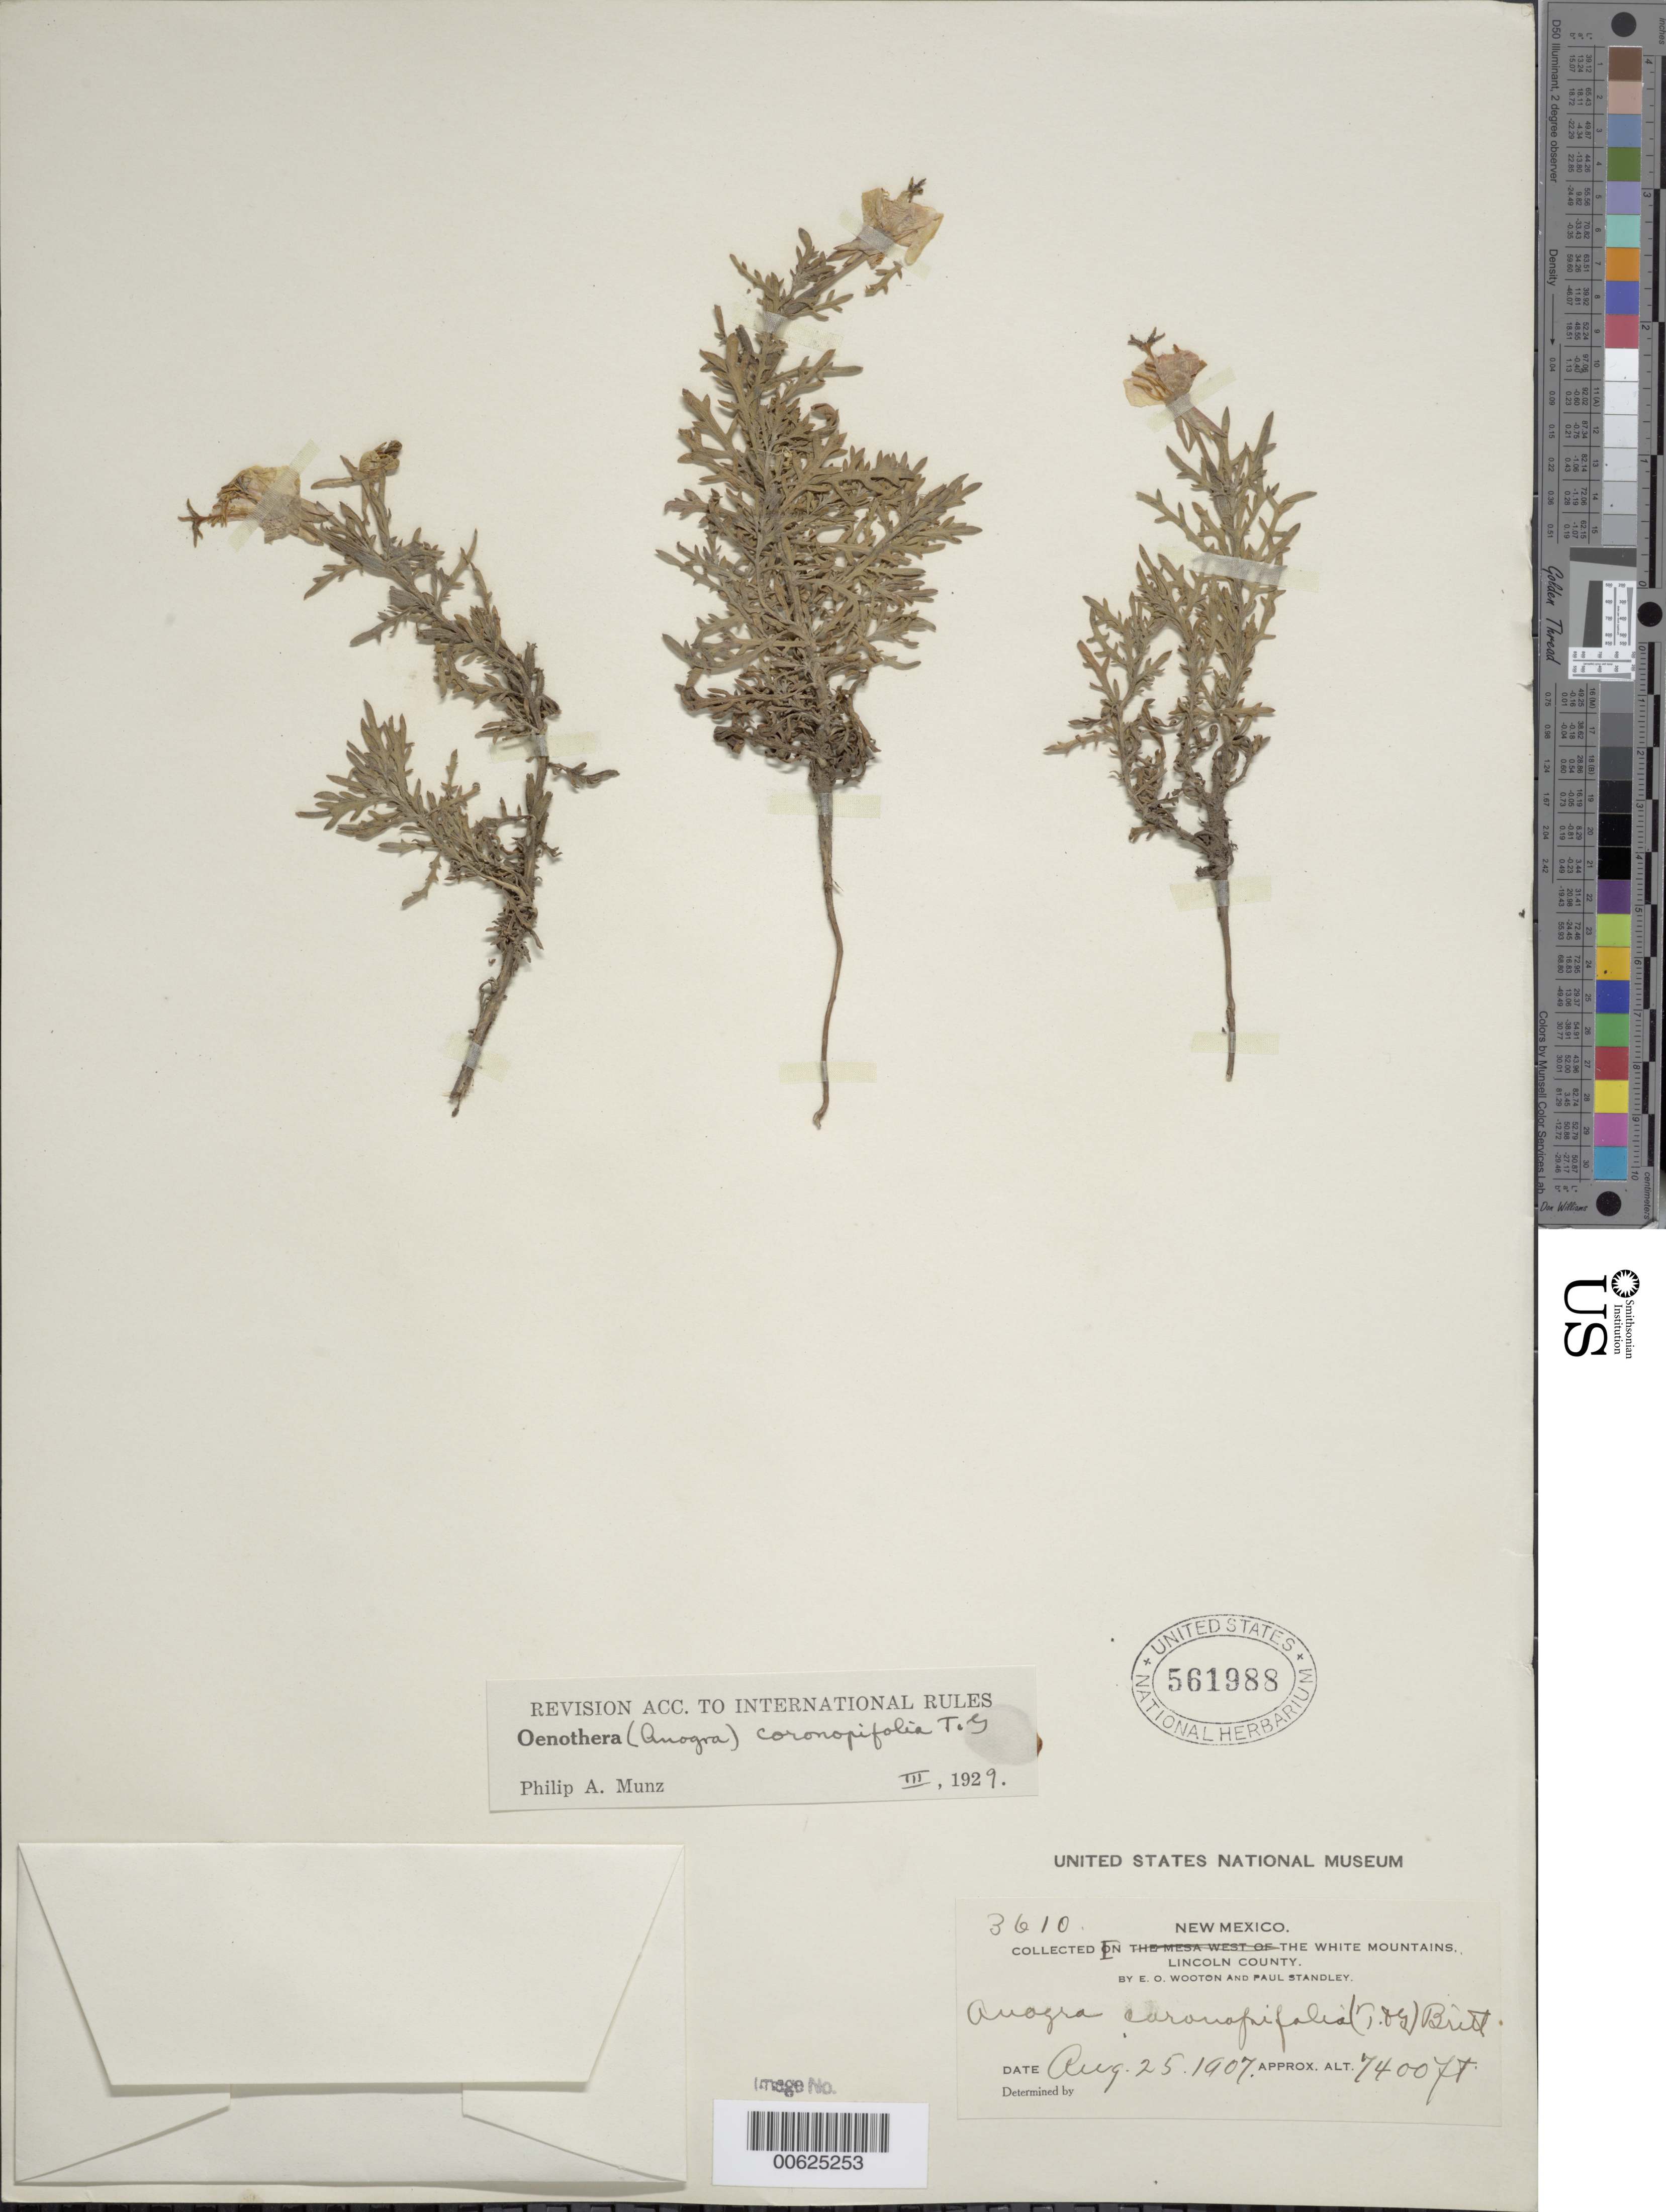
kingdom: Plantae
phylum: Tracheophyta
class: Magnoliopsida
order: Myrtales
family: Onagraceae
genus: Oenothera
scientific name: Oenothera coronopifolia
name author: Torr. & A. Gray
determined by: Munz, Philip A.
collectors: E. O. Wooton & P. C. Standley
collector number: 3610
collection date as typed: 25 Aug 1907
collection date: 1907-08-25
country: United States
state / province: New Mexico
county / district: Lincoln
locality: The White Mountains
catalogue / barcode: US 561988